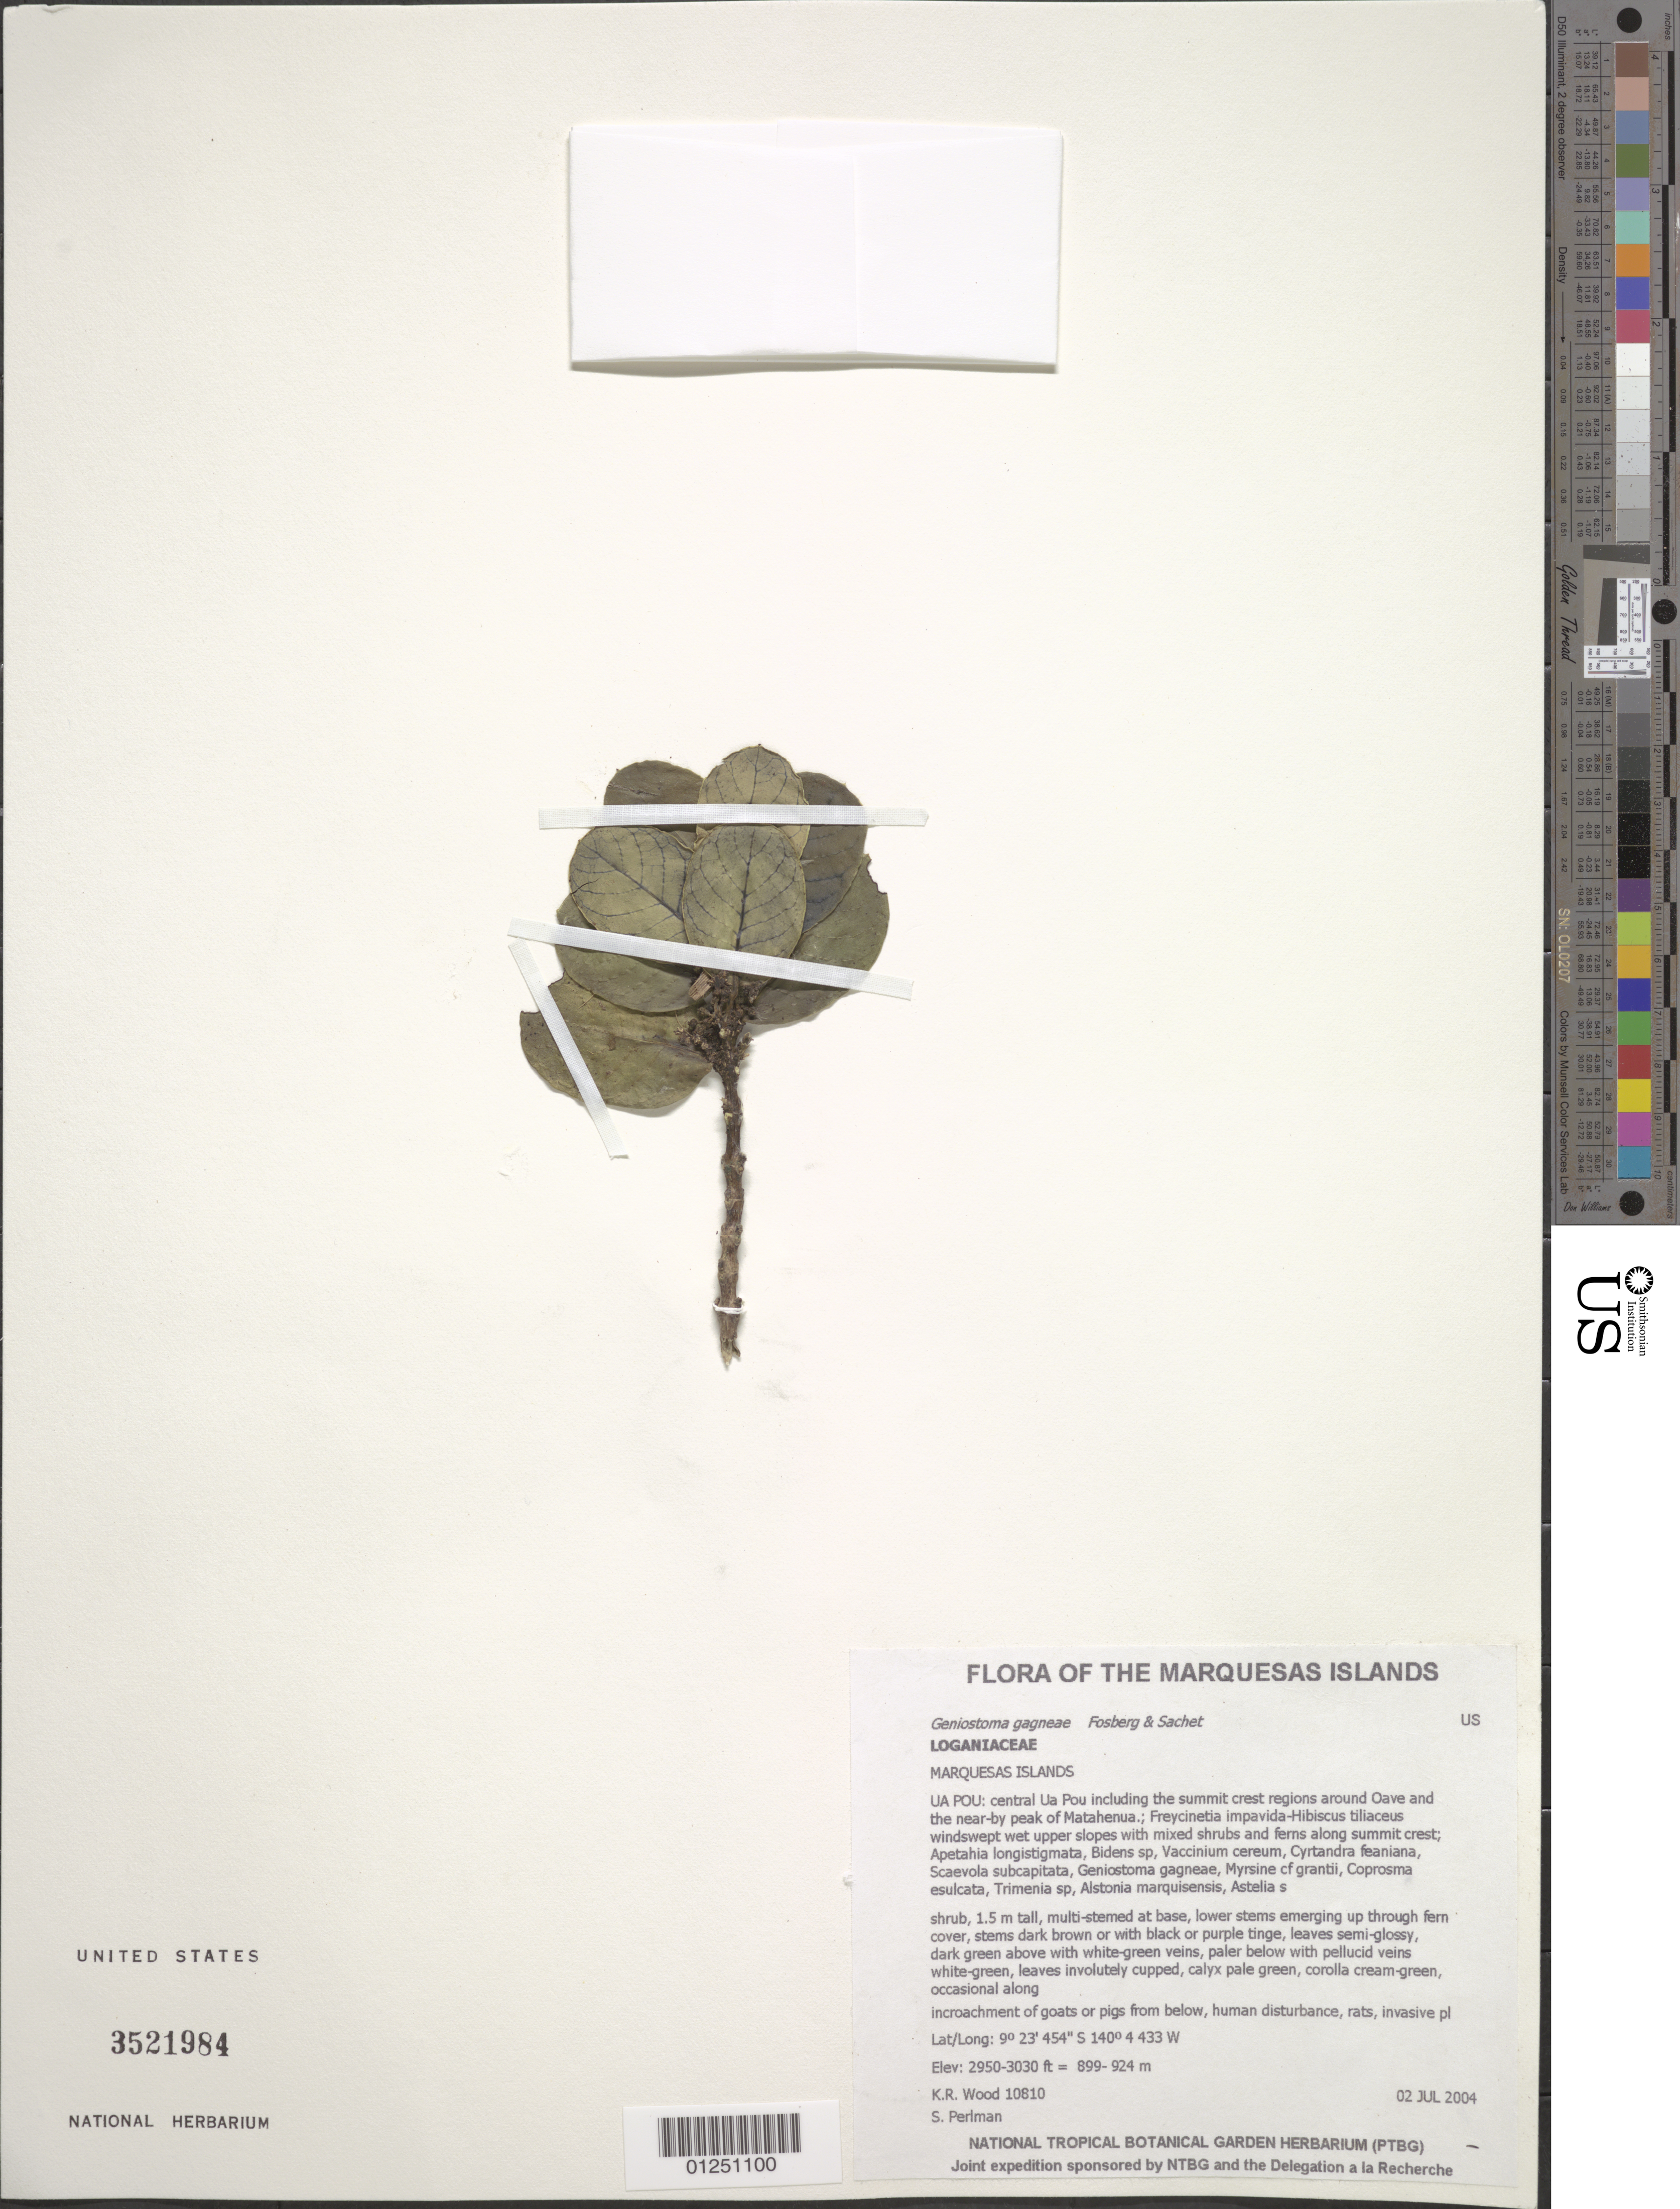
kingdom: Plantae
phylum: Tracheophyta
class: Magnoliopsida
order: Gentianales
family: Loganiaceae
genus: Geniostoma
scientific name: Geniostoma gagneae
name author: Fosberg & Sachet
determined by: Lorence, David H., (PTBG), National Tropical Botanical Garden (UNITED STATES)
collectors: K. R. Wood & S. P. Perlman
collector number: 10810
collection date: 2004-07-02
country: French Polynesia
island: Ua Pou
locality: Central Ua Pou including the summit crest regions around Oave and the near-by peak of Matahenua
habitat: Freycinetia impavida - Hibiscus tiliaceus windswept wet upper slopes with mixed shrubs and ferns along summit crest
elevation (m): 899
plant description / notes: Incroachment of goats or pigs from below, human disturbance, rats, invasive plant taxa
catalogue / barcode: US 3521984